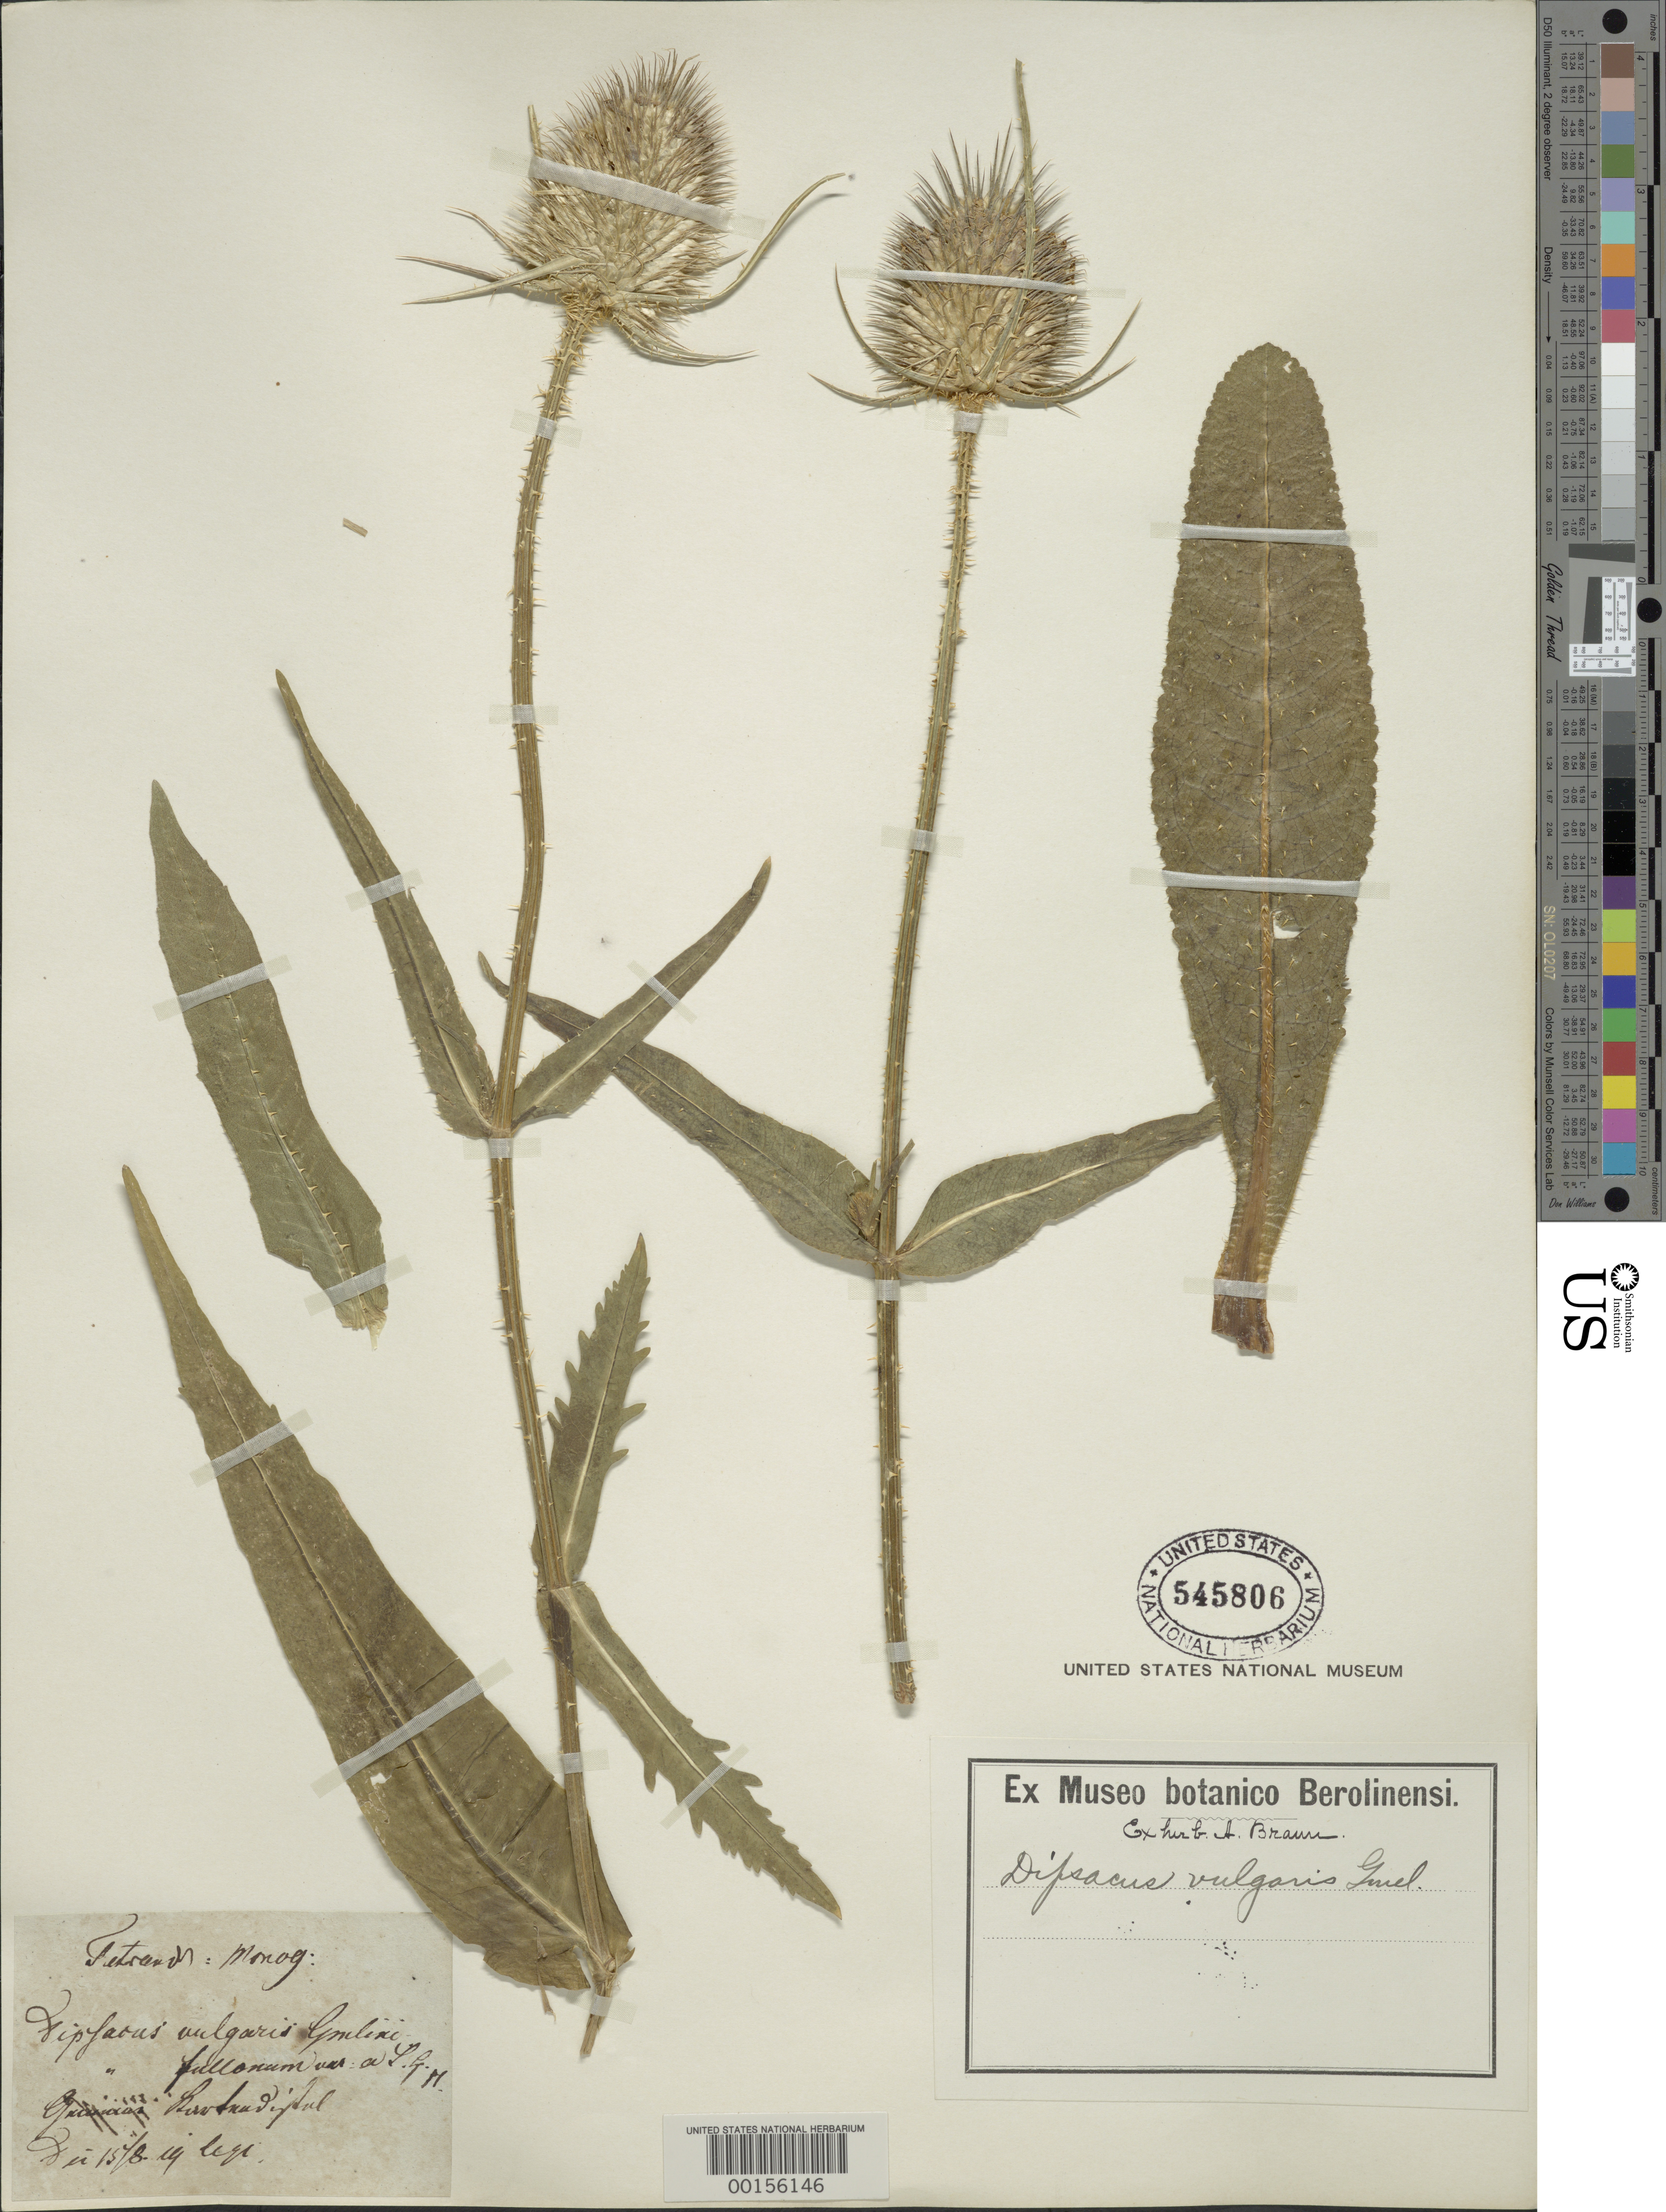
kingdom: Plantae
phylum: Tracheophyta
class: Magnoliopsida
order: Dipsacales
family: Caprifoliaceae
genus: Dipsacus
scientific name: Dipsacus vulgaris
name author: C.C. Gmel.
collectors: ex herb. A. Braun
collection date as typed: Transcribed d/m/y: 15/8/19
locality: Sipfaous vulgaris Gmlini [interpreted]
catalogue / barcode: US 545806